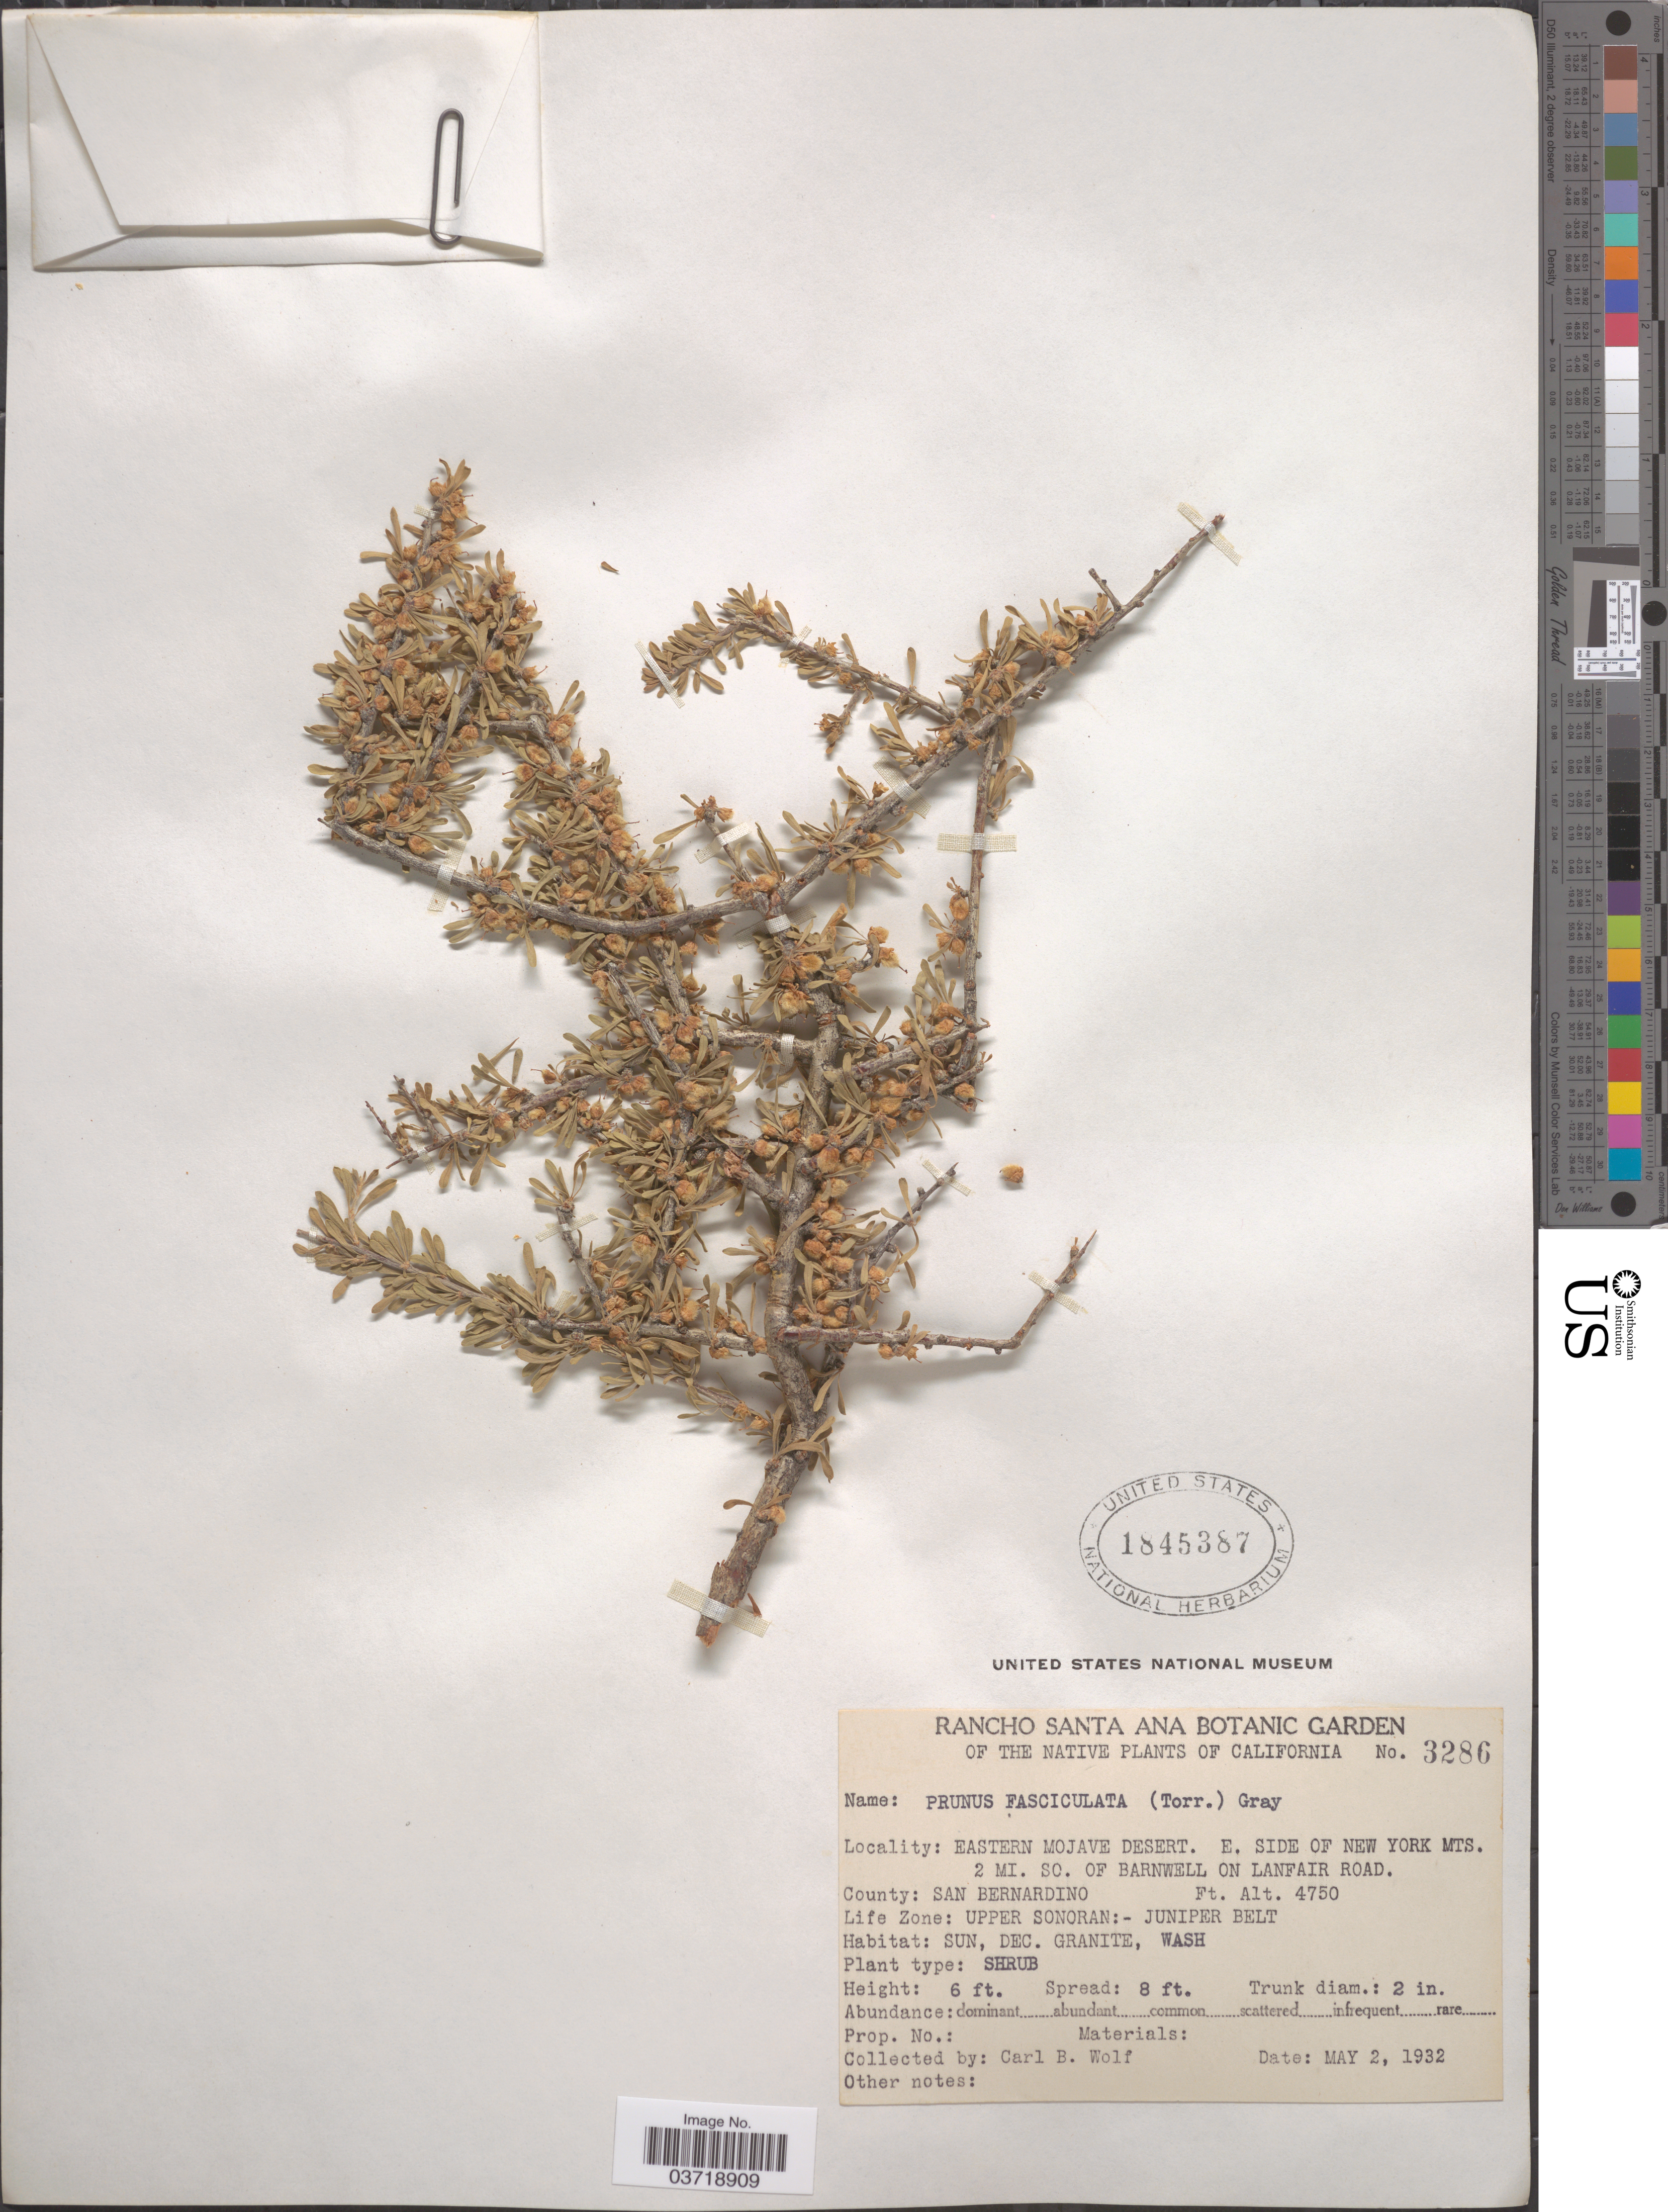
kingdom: Plantae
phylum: Tracheophyta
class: Magnoliopsida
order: Rosales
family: Rosaceae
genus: Prunus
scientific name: Prunus fasciculata var. fasciculata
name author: (Torr.) A. Gray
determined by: Strong, Mark T., (BOT), Smithsonian Institution - National Museum of Natural History (UNITED STATES)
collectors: C. B. Wolf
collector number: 3286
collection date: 1932-05-02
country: United States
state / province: California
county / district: San Bernardino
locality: Eastern Mojave Desert. E. side of New York Mts. 2 mi. SO. of Barnwell on Lanfair Road. County: San Bernardino.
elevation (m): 1448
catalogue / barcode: US 1845387